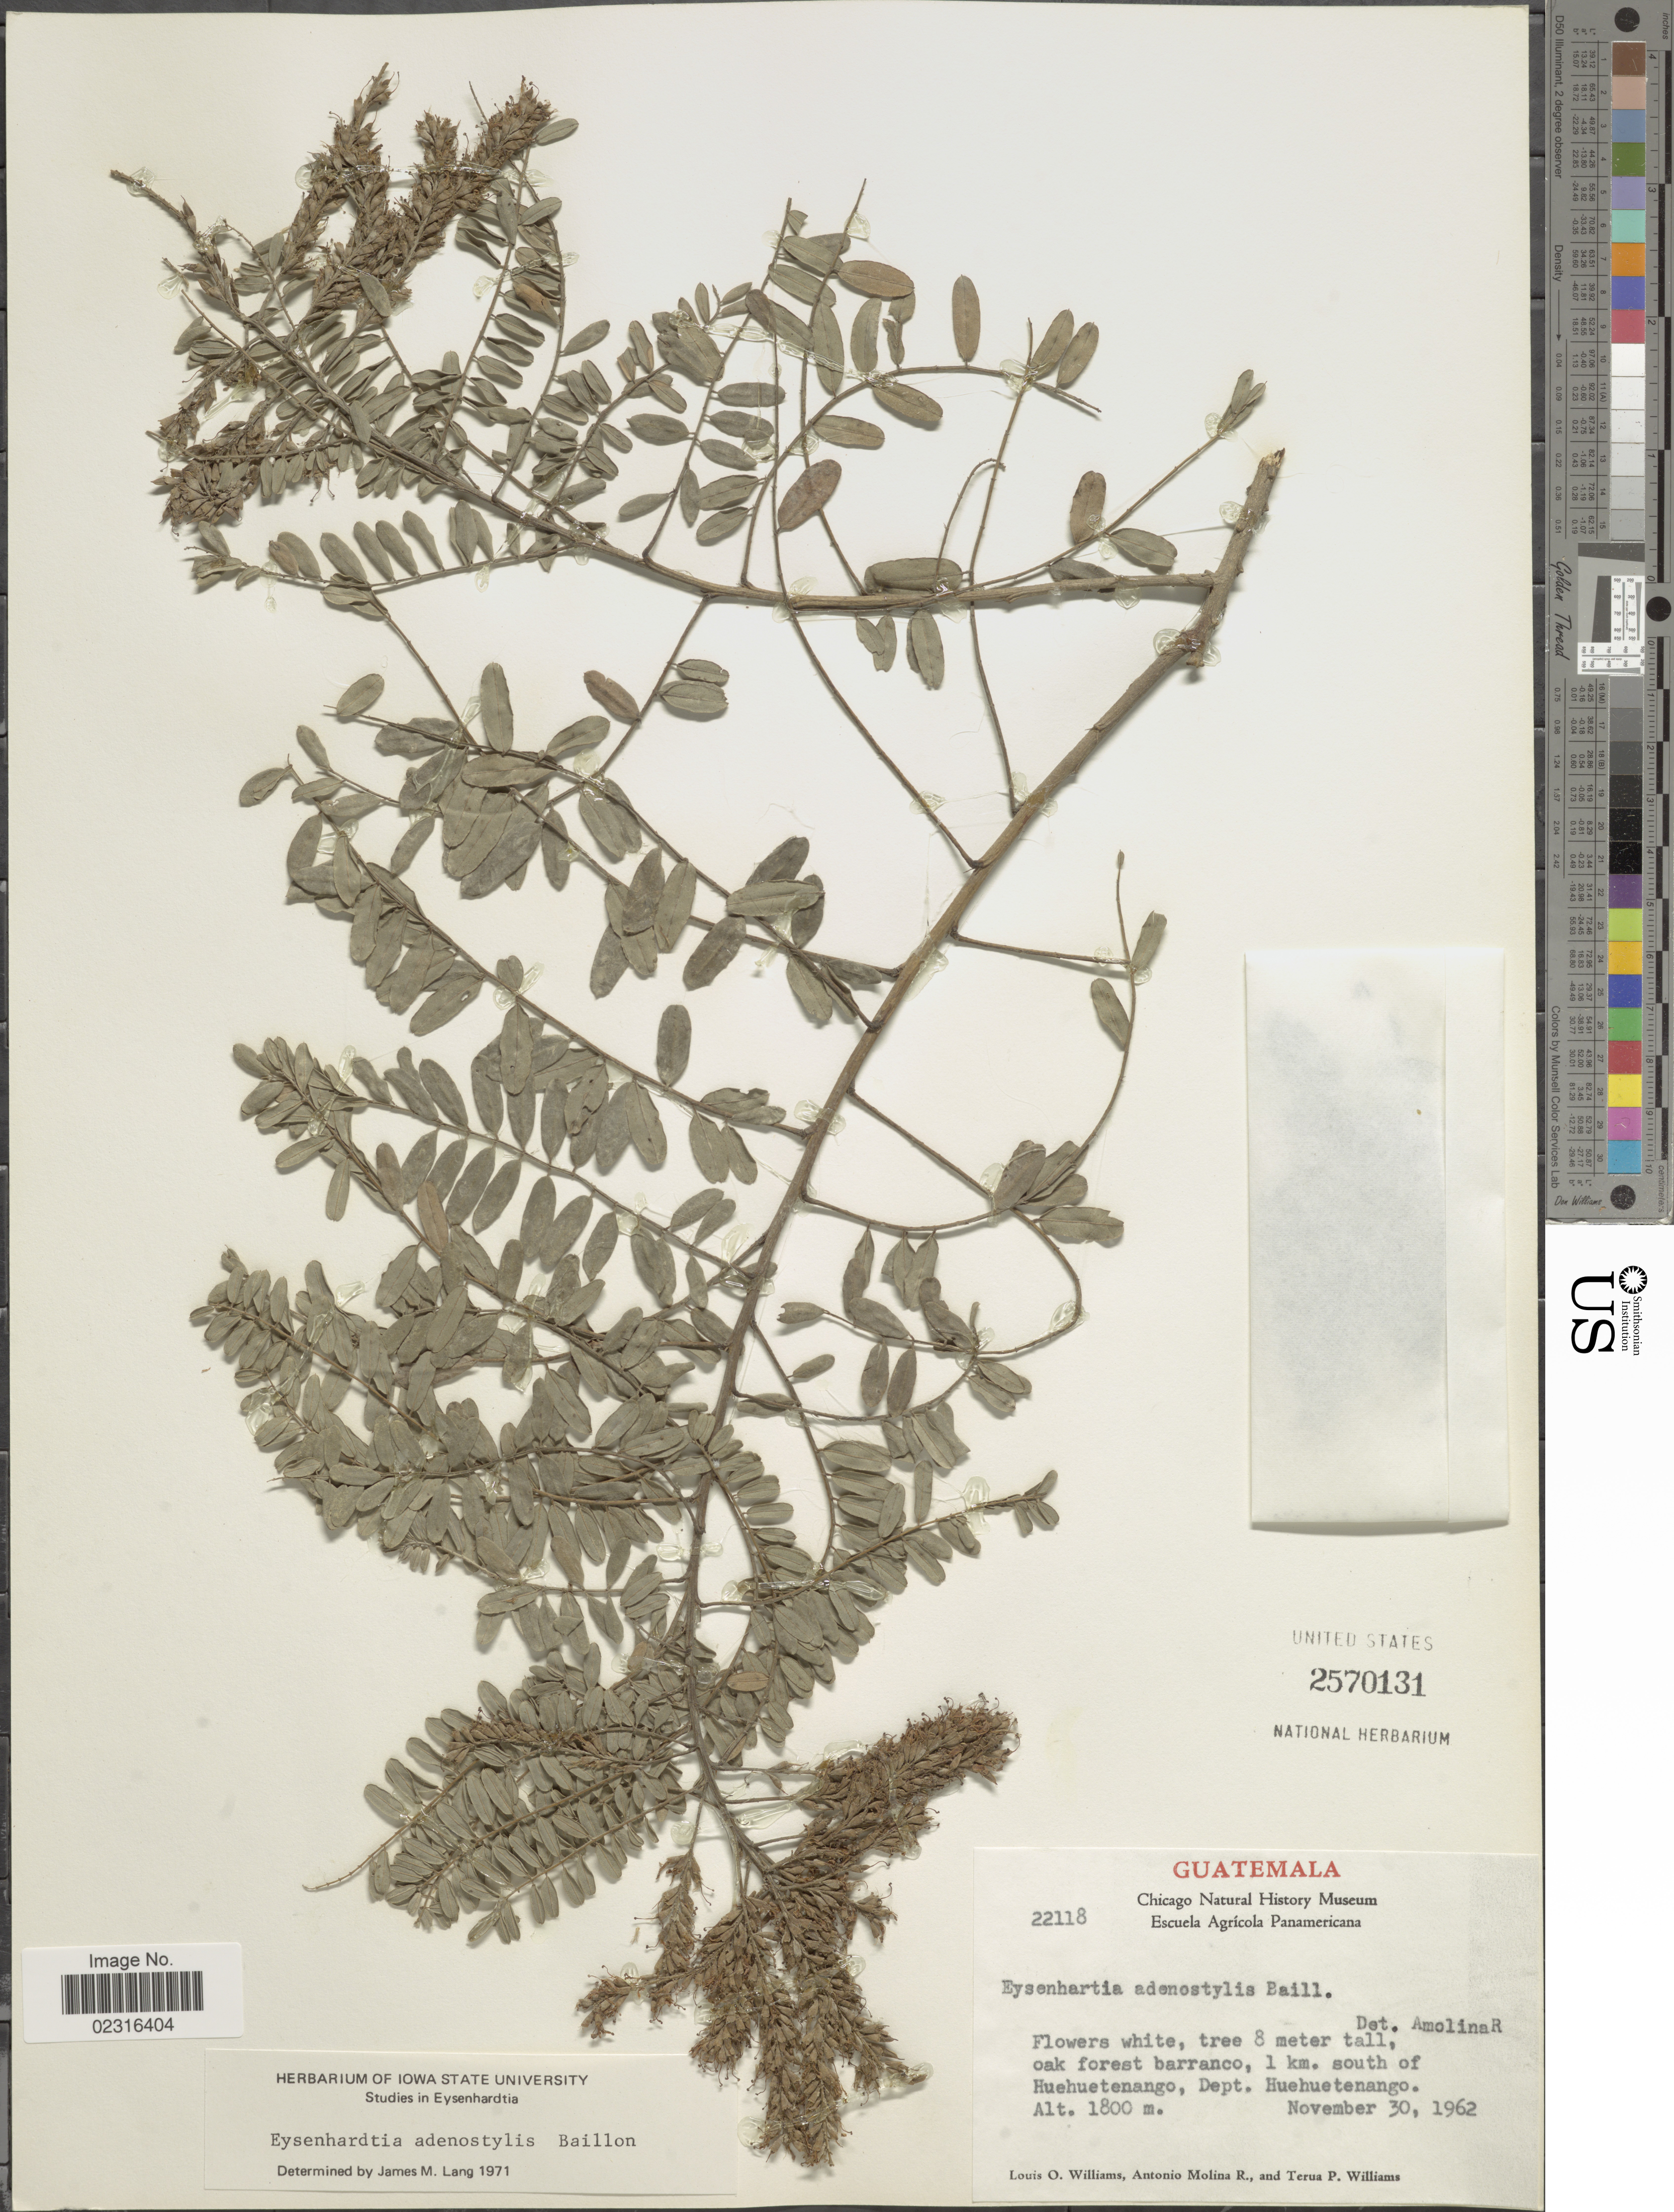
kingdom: Plantae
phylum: Tracheophyta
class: Magnoliopsida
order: Fabales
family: Fabaceae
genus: Eysenhardtia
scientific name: Eysenhardtia adenostylis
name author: Baill.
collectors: L. O. Williams, A. Molina R. & T. P. Williams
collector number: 22118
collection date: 1962-11-30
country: Guatemala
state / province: Huehuetenango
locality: Oak forst barranco, 1 km. south of Huehuetenango.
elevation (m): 1800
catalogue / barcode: US 2570131